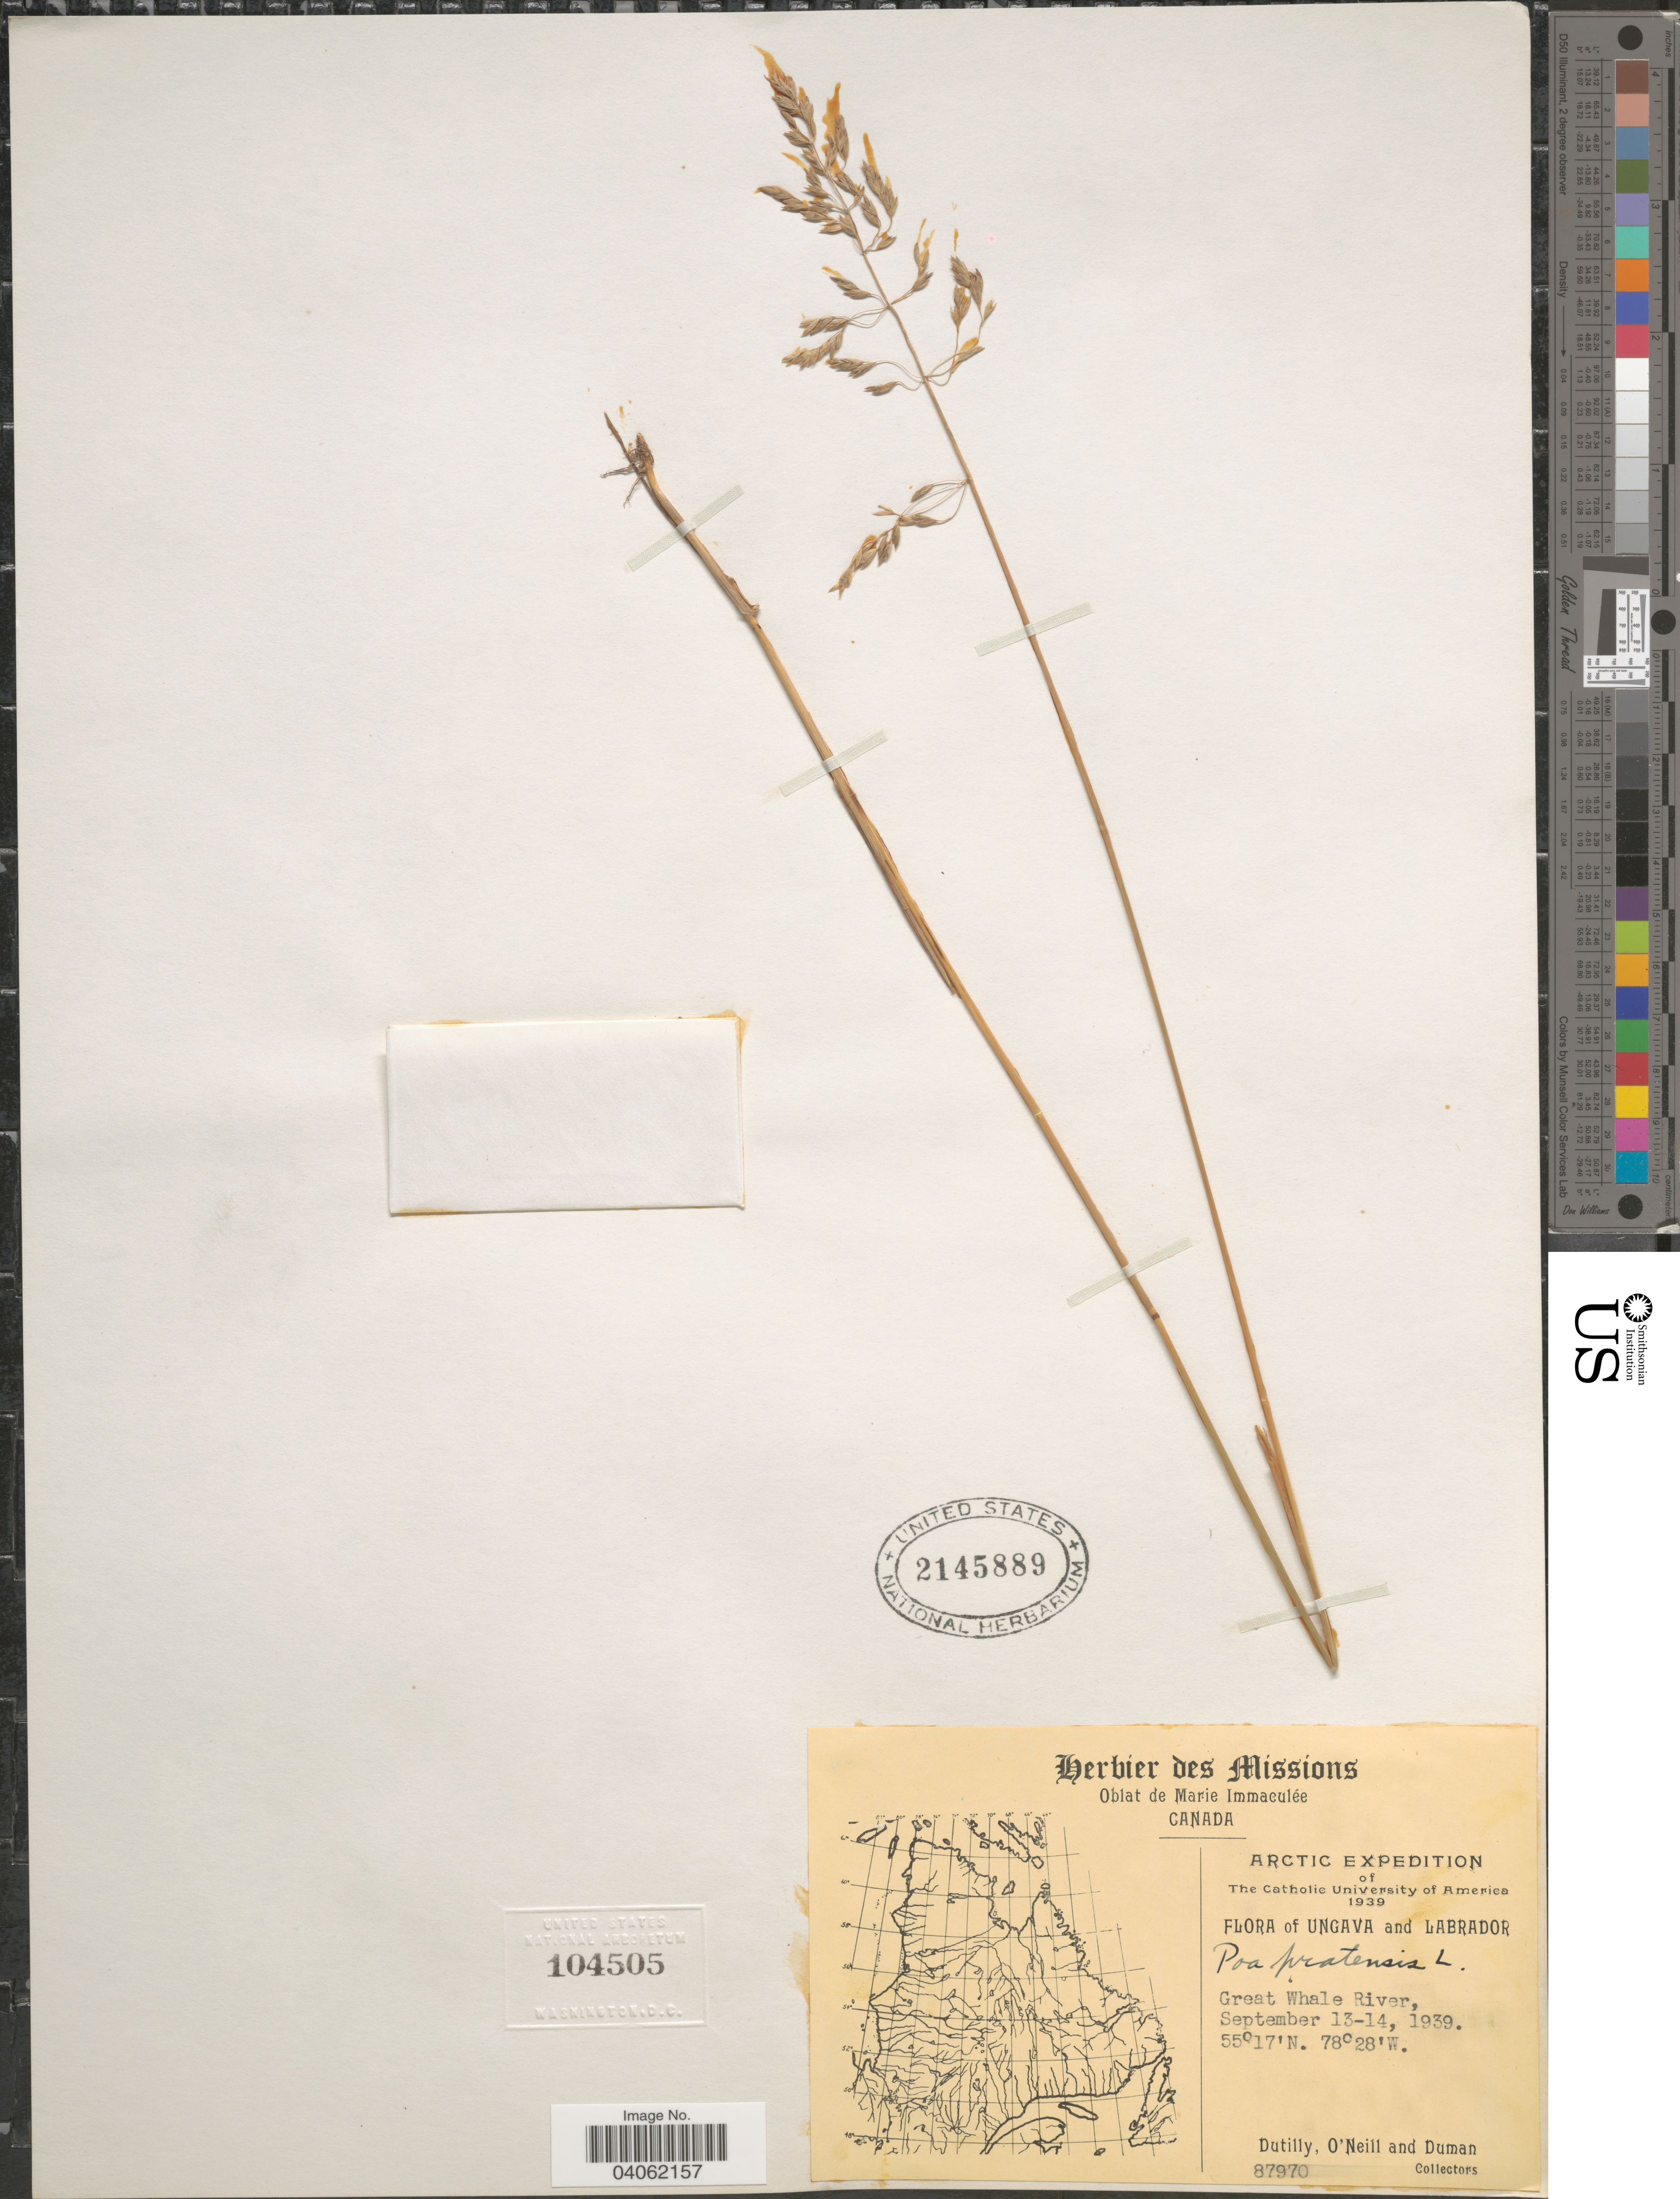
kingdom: Plantae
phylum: Tracheophyta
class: Liliopsida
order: Poales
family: Poaceae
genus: Poa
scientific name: Poa pratensis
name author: L.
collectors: -. Dutilly, -. O'Neill & -. Duman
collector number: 87970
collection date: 1939-09-13/1939-09-14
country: Canada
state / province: Newfoundland and Labrador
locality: Ungava and Labrador. Great Whale River.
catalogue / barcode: US 2145889